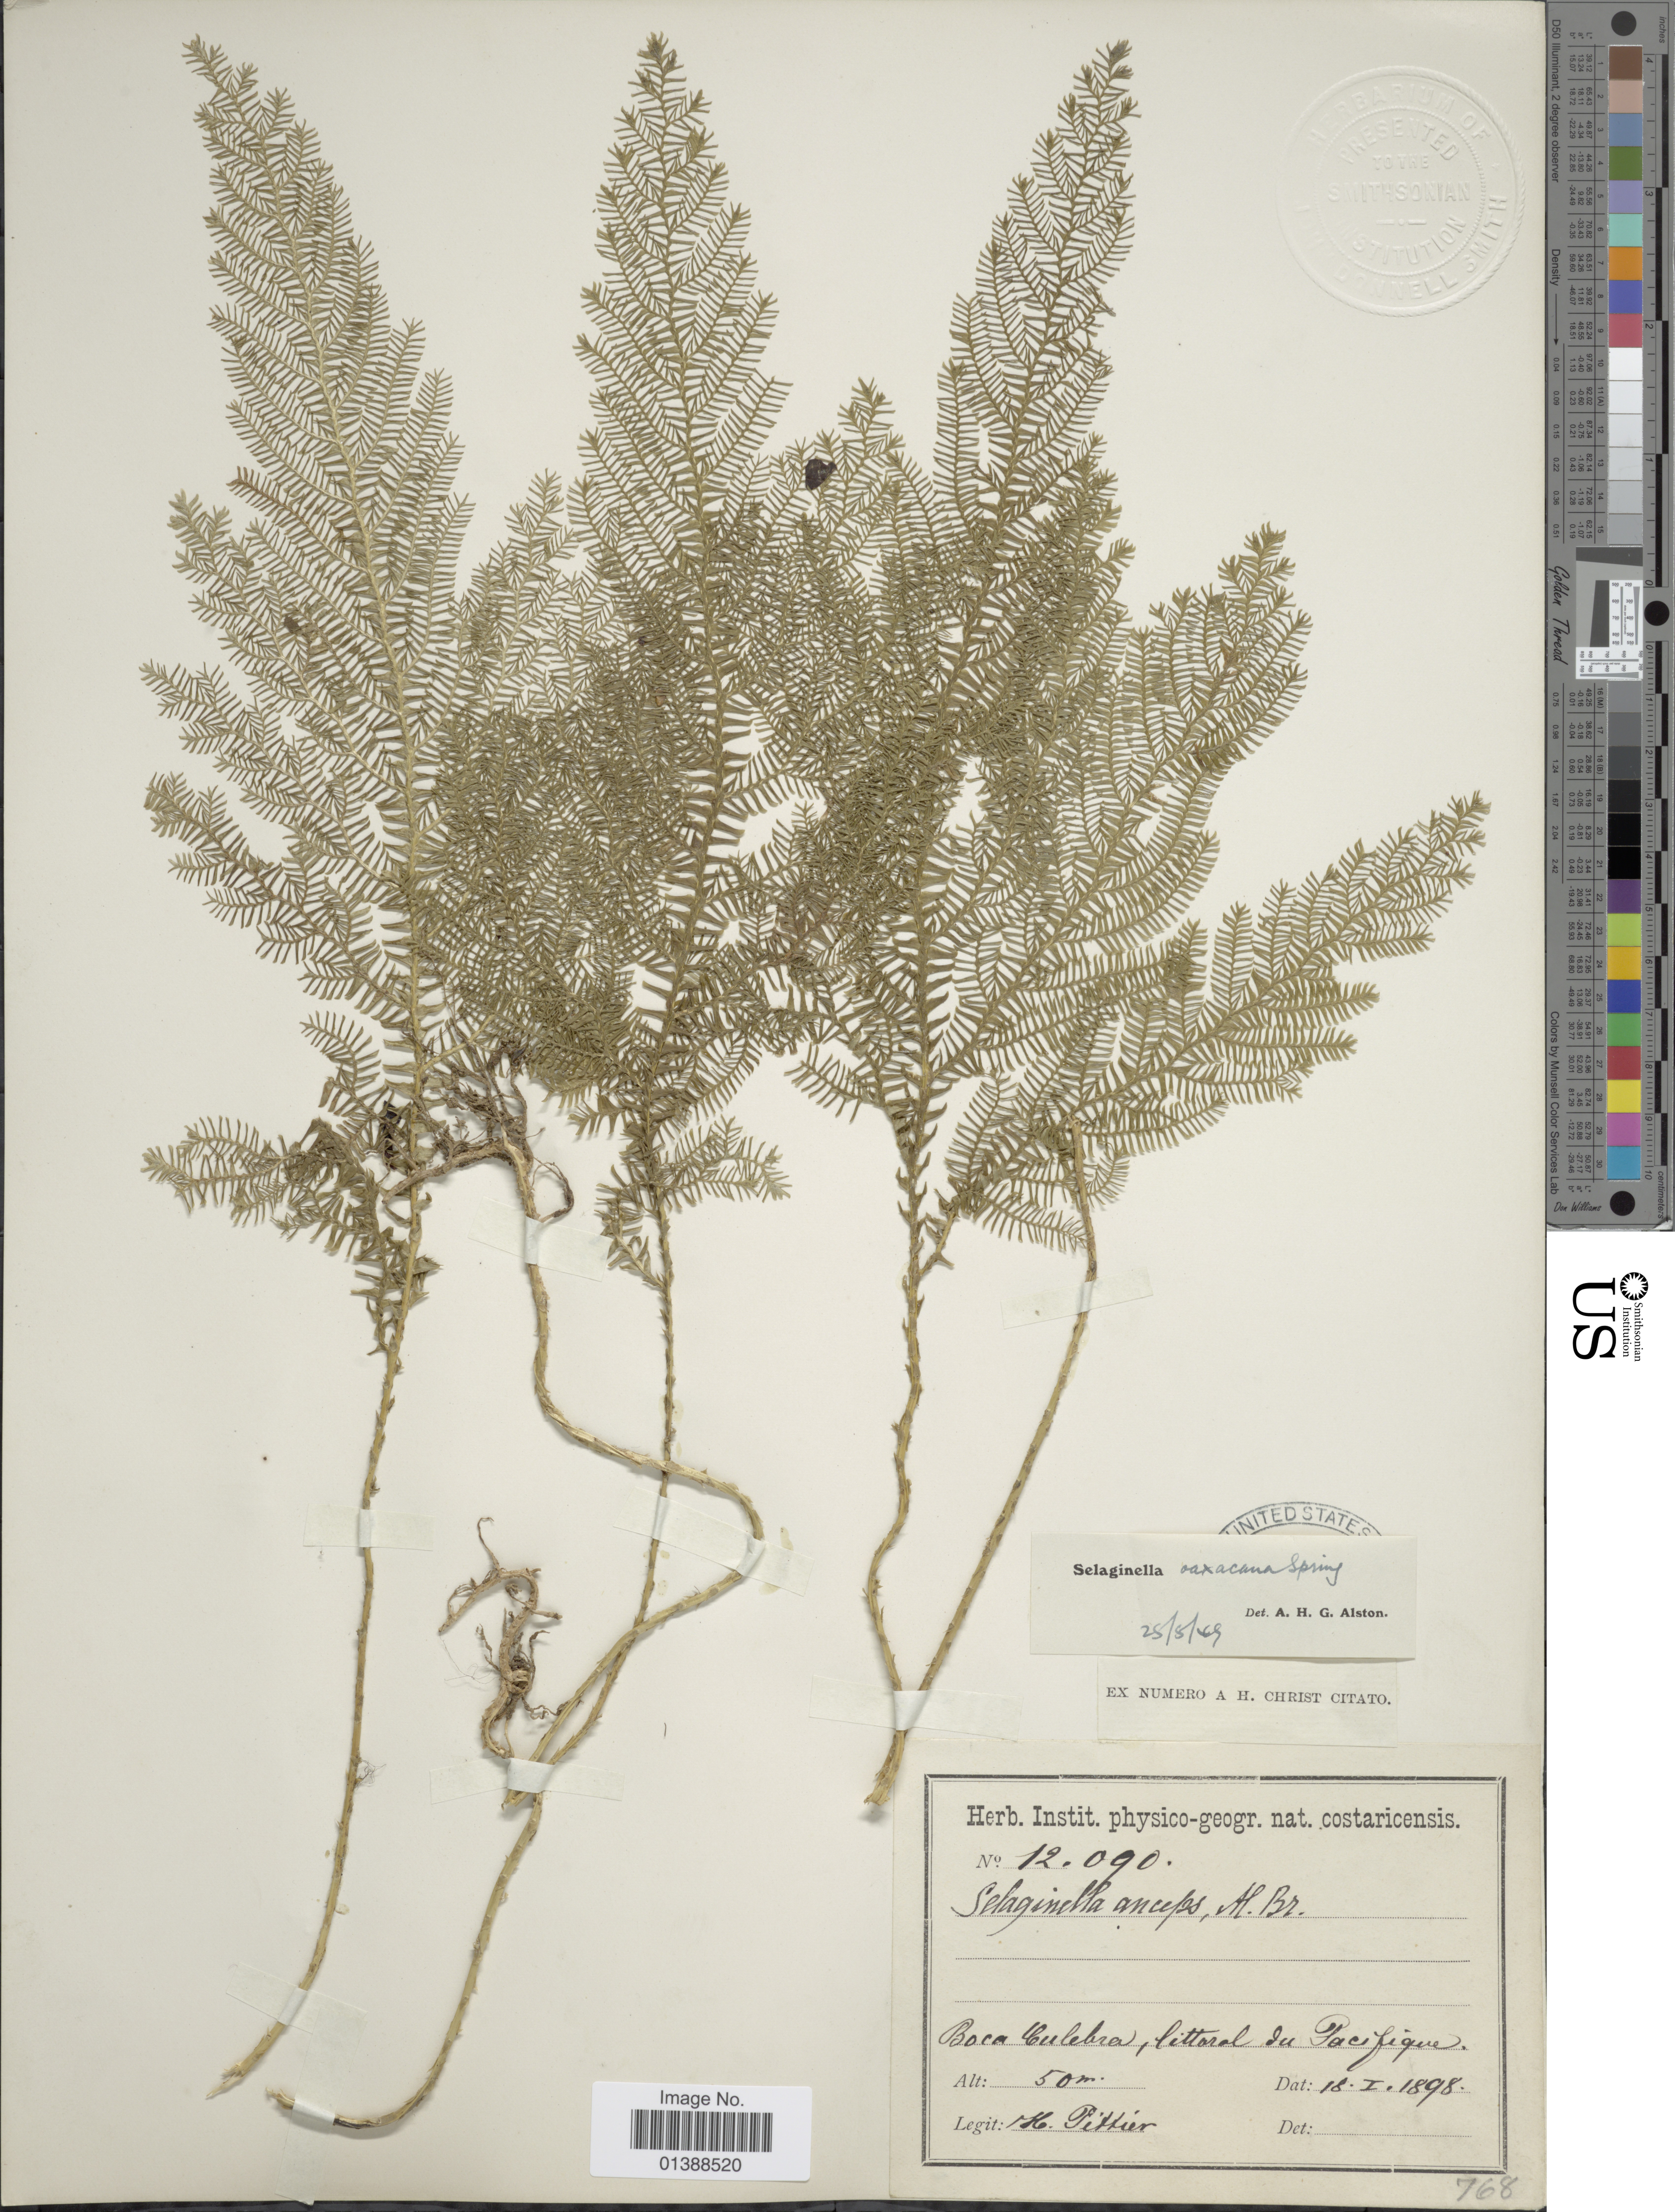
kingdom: Plantae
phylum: Tracheophyta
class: Lycopodiopsida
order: Selaginellales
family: Selaginellaceae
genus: Selaginella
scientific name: Selaginella oaxacana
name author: Spring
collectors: H. F. Pittier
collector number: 12090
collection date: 1898-01-18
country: Costa Rica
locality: Boca Culebra, littoral du Pacifique [Boca Culebra, Pacific coastline]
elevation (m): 50